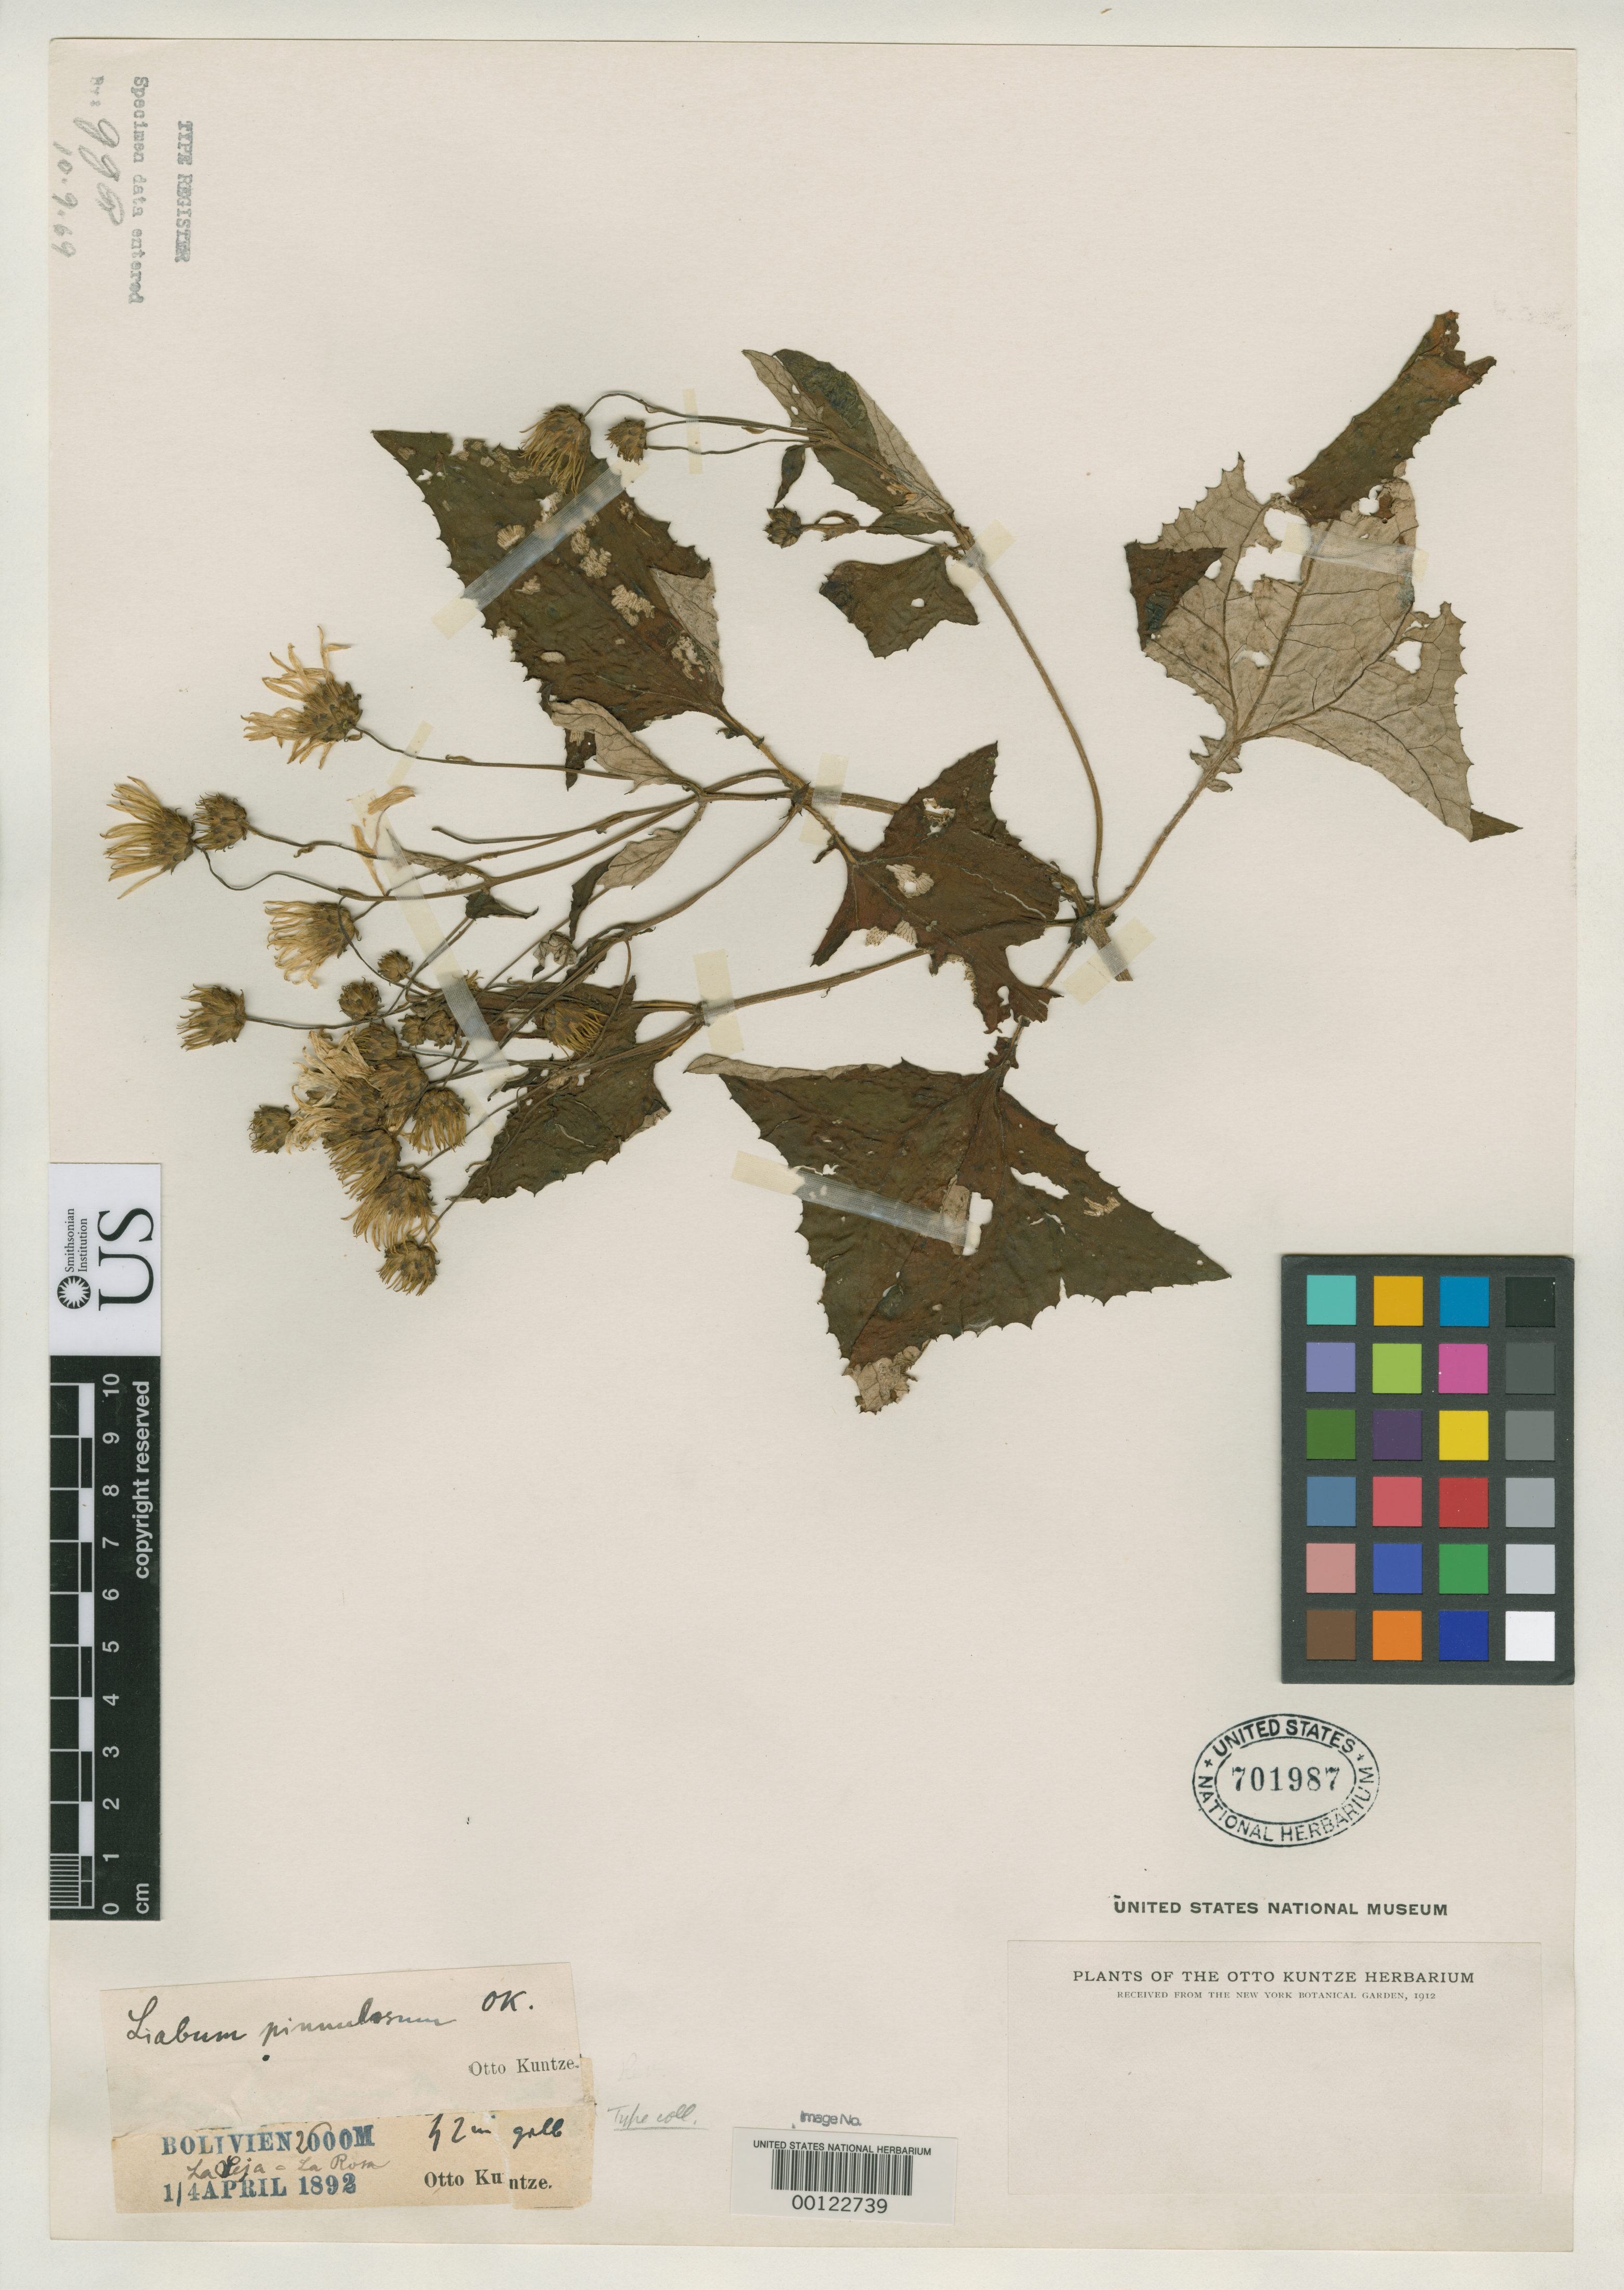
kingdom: Plantae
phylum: Tracheophyta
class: Magnoliopsida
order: Asterales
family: Asteraceae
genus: Liabum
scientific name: Liabum pinnulosum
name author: Kuntze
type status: Type Collection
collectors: C.E.O. Kuntze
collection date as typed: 14 Apr 1892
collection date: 1892-04-14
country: Bolivia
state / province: Pando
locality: Between La Seja & Santa Rosa.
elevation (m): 2600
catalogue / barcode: US 701987